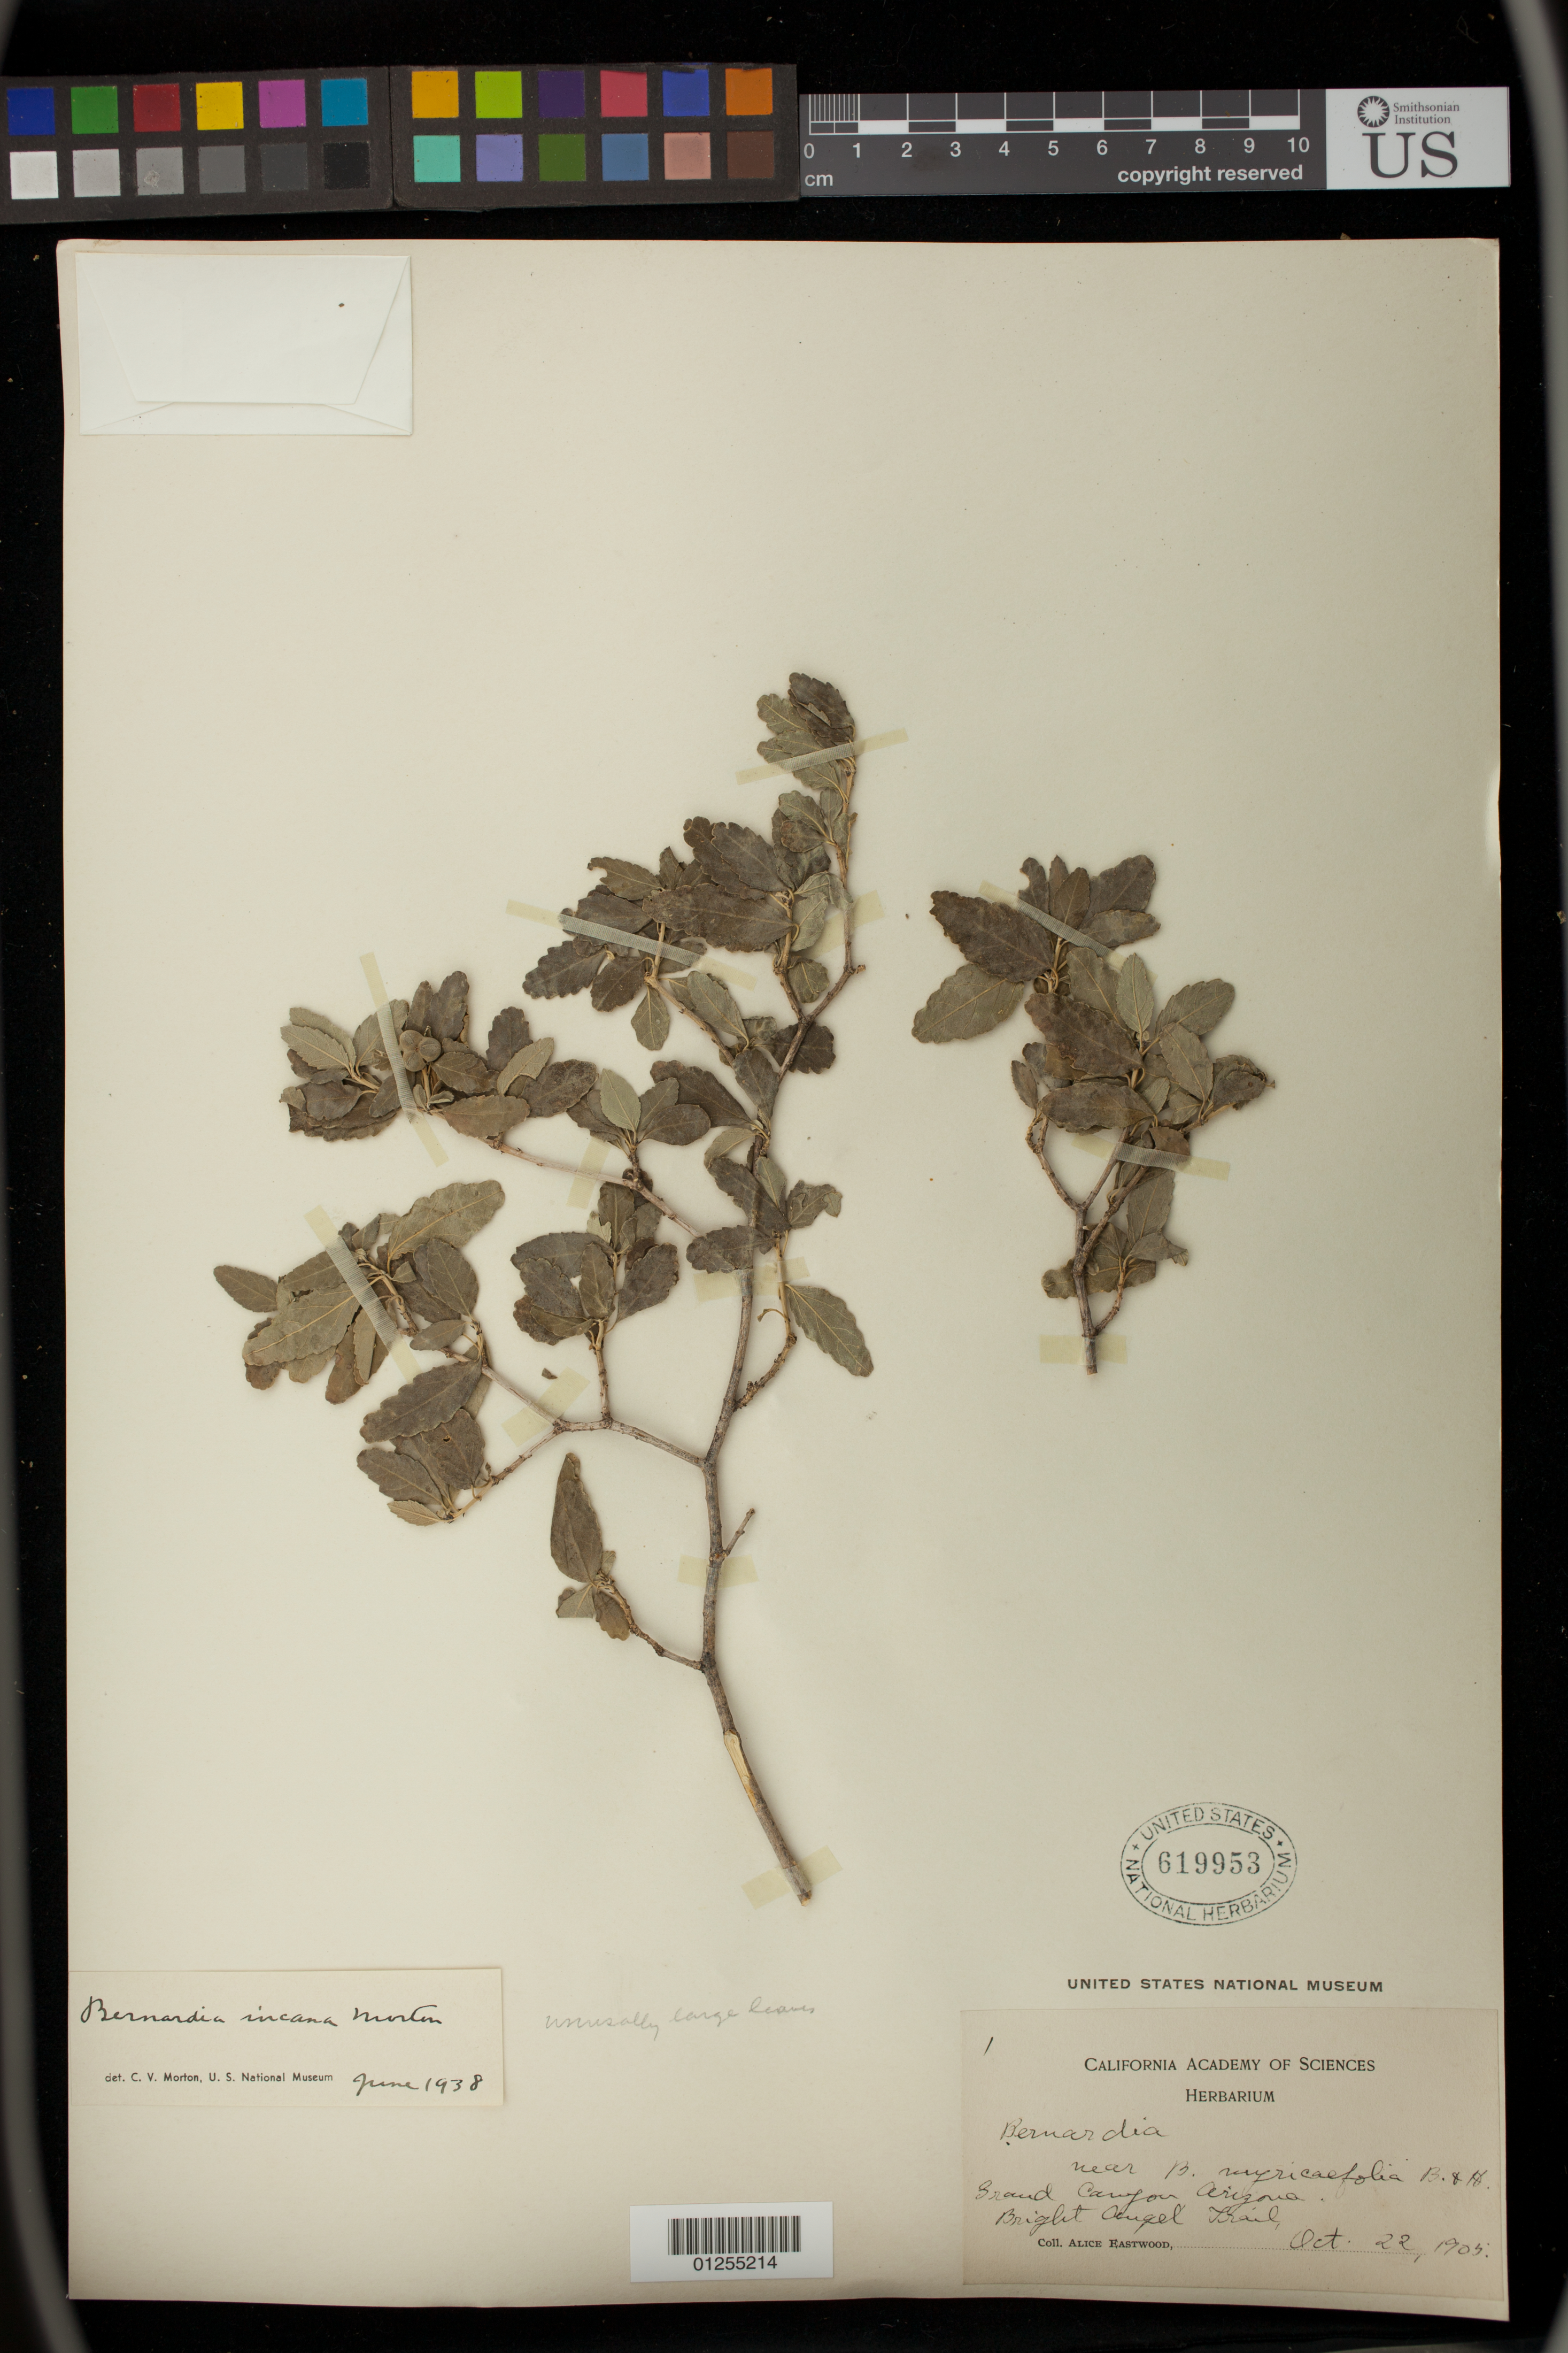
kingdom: Plantae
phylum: Tracheophyta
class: Magnoliopsida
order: Malpighiales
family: Euphorbiaceae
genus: Bernardia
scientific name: Bernardia incana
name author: C.V. Morton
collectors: A. Eastwood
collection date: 1905-10-22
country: United States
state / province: Arizona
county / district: Coconino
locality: Grand Canyon, Bright Angel Trail.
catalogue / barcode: US 619953